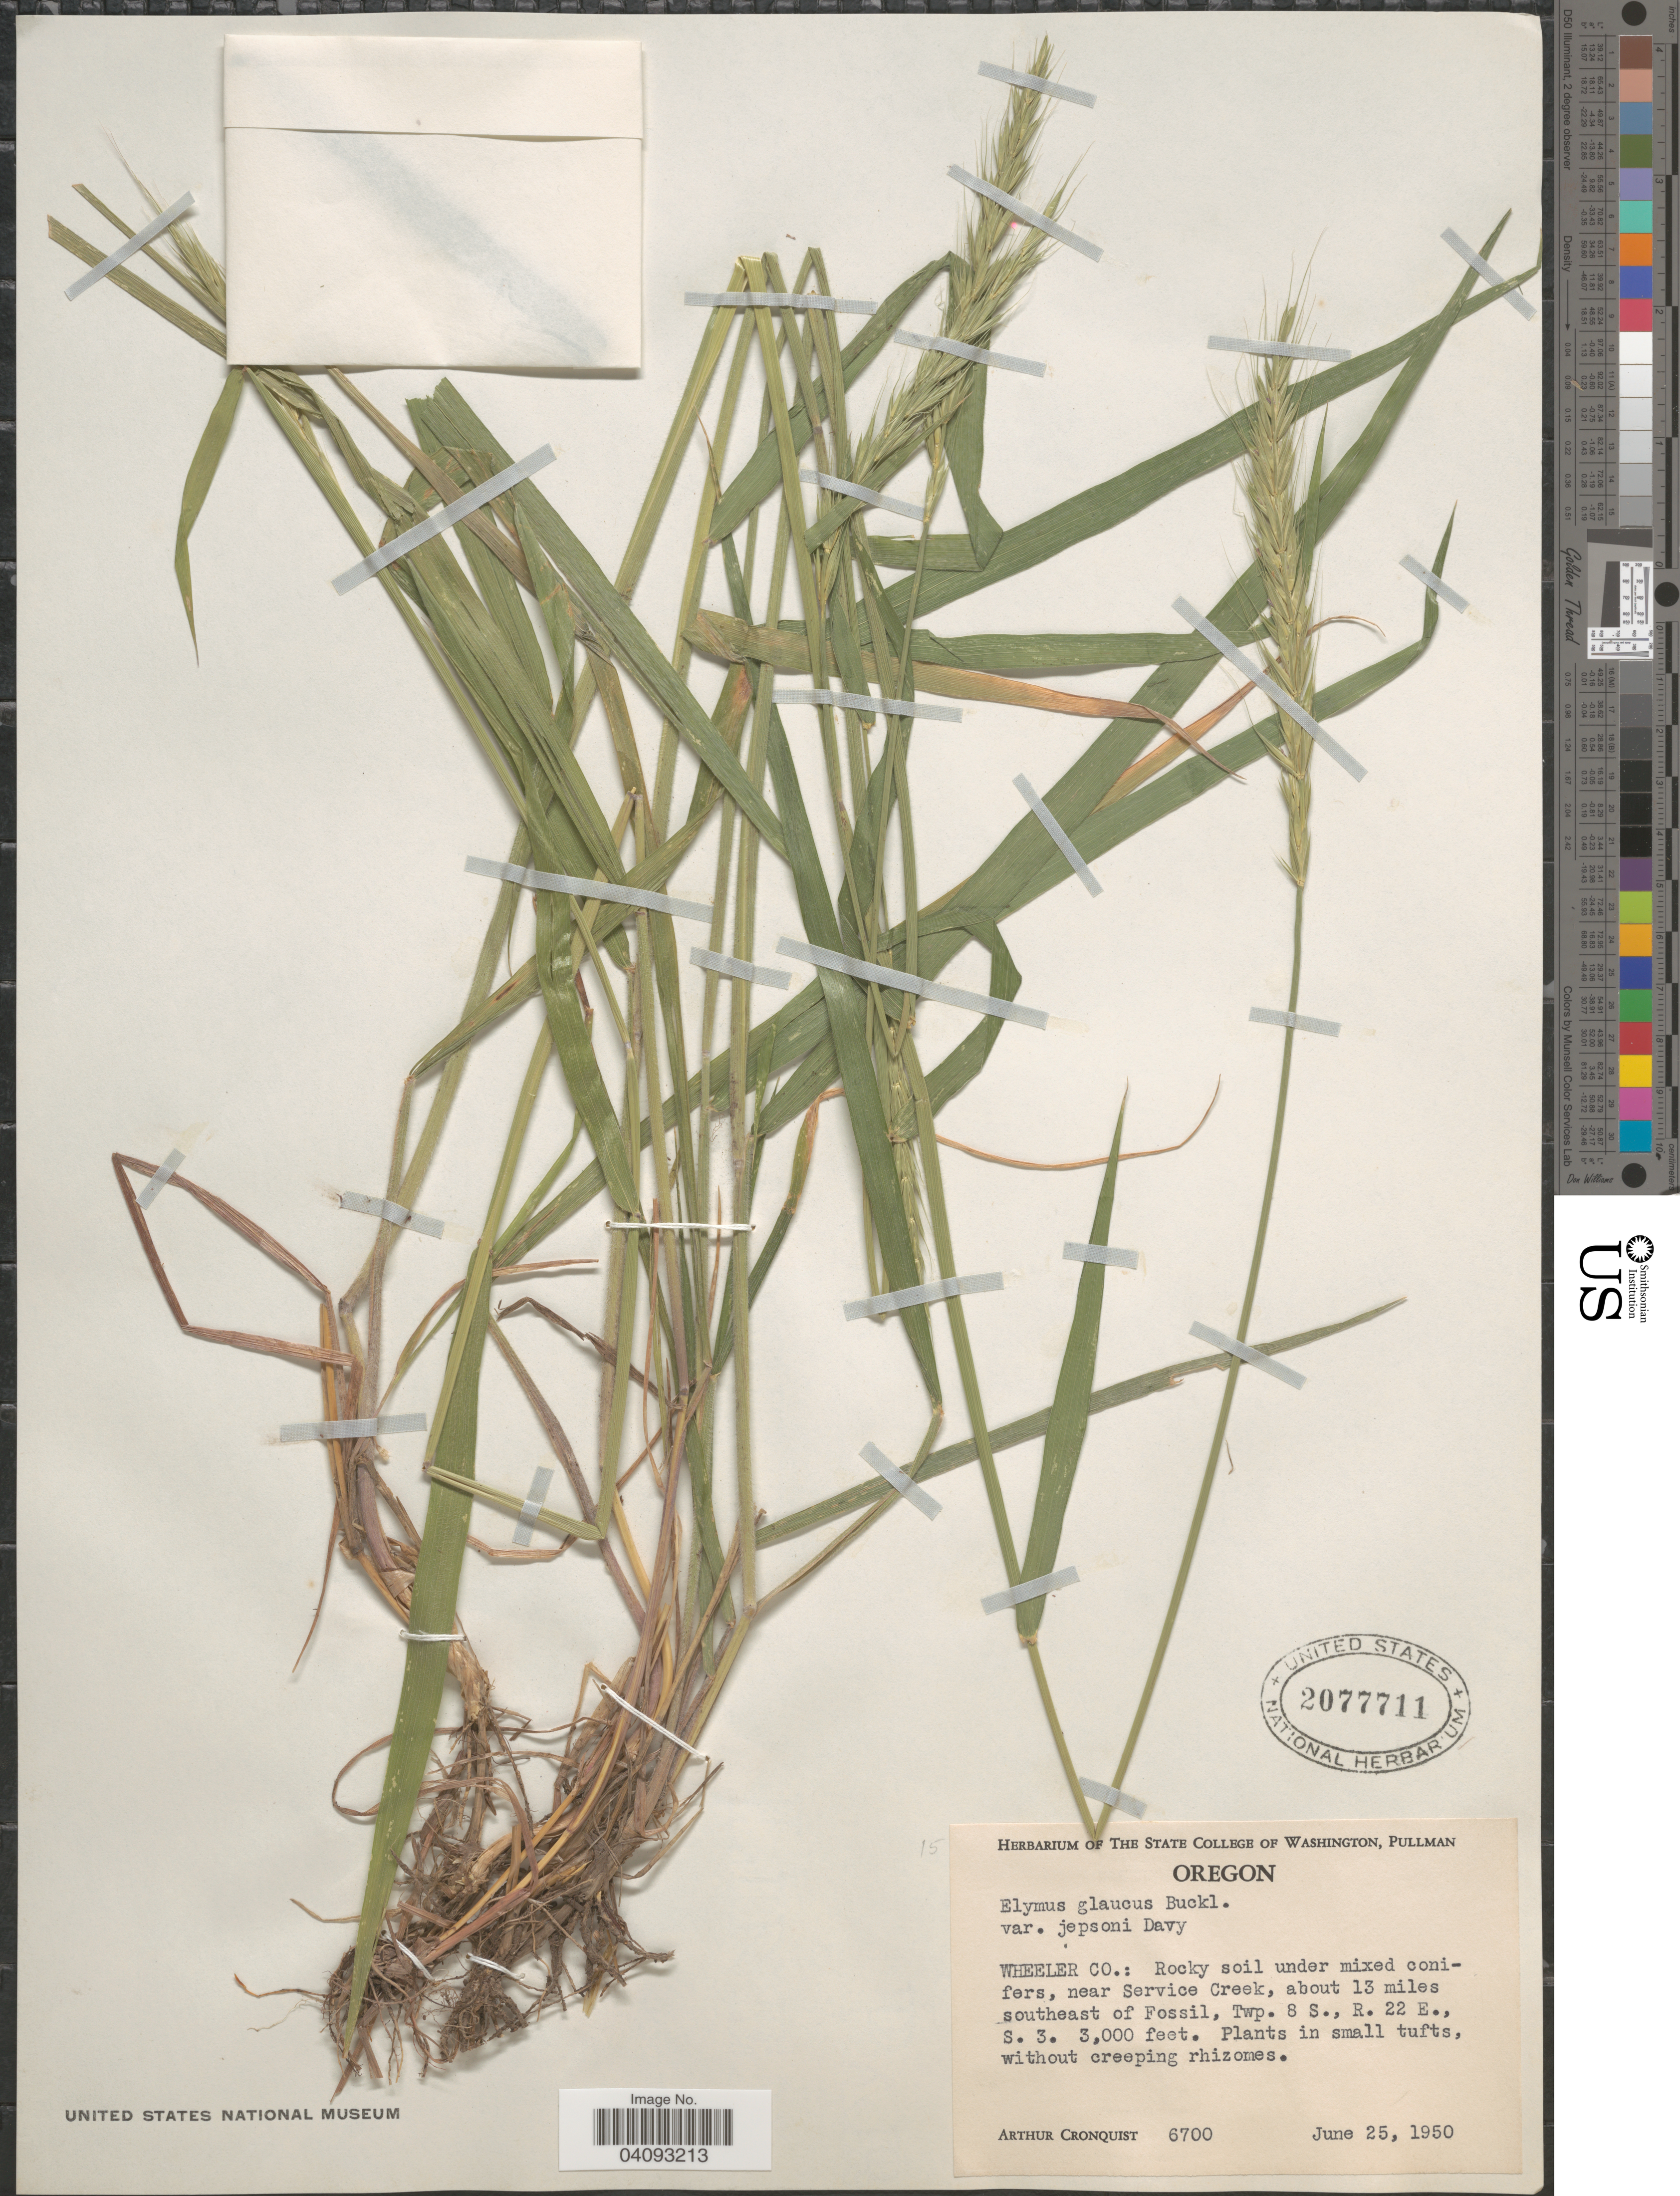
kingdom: Plantae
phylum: Tracheophyta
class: Liliopsida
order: Poales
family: Poaceae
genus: Elymus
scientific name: Elymus glaucus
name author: Buckley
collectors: A. J. Cronquist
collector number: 6700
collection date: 1950-06-25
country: United States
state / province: Oregon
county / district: Wheeler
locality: Wheeler Co.: near Service Creek, about 13 miles southeast of Fossil, Twp. 8 S., R. 22 E., S. 3.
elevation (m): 914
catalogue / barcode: US 2077711